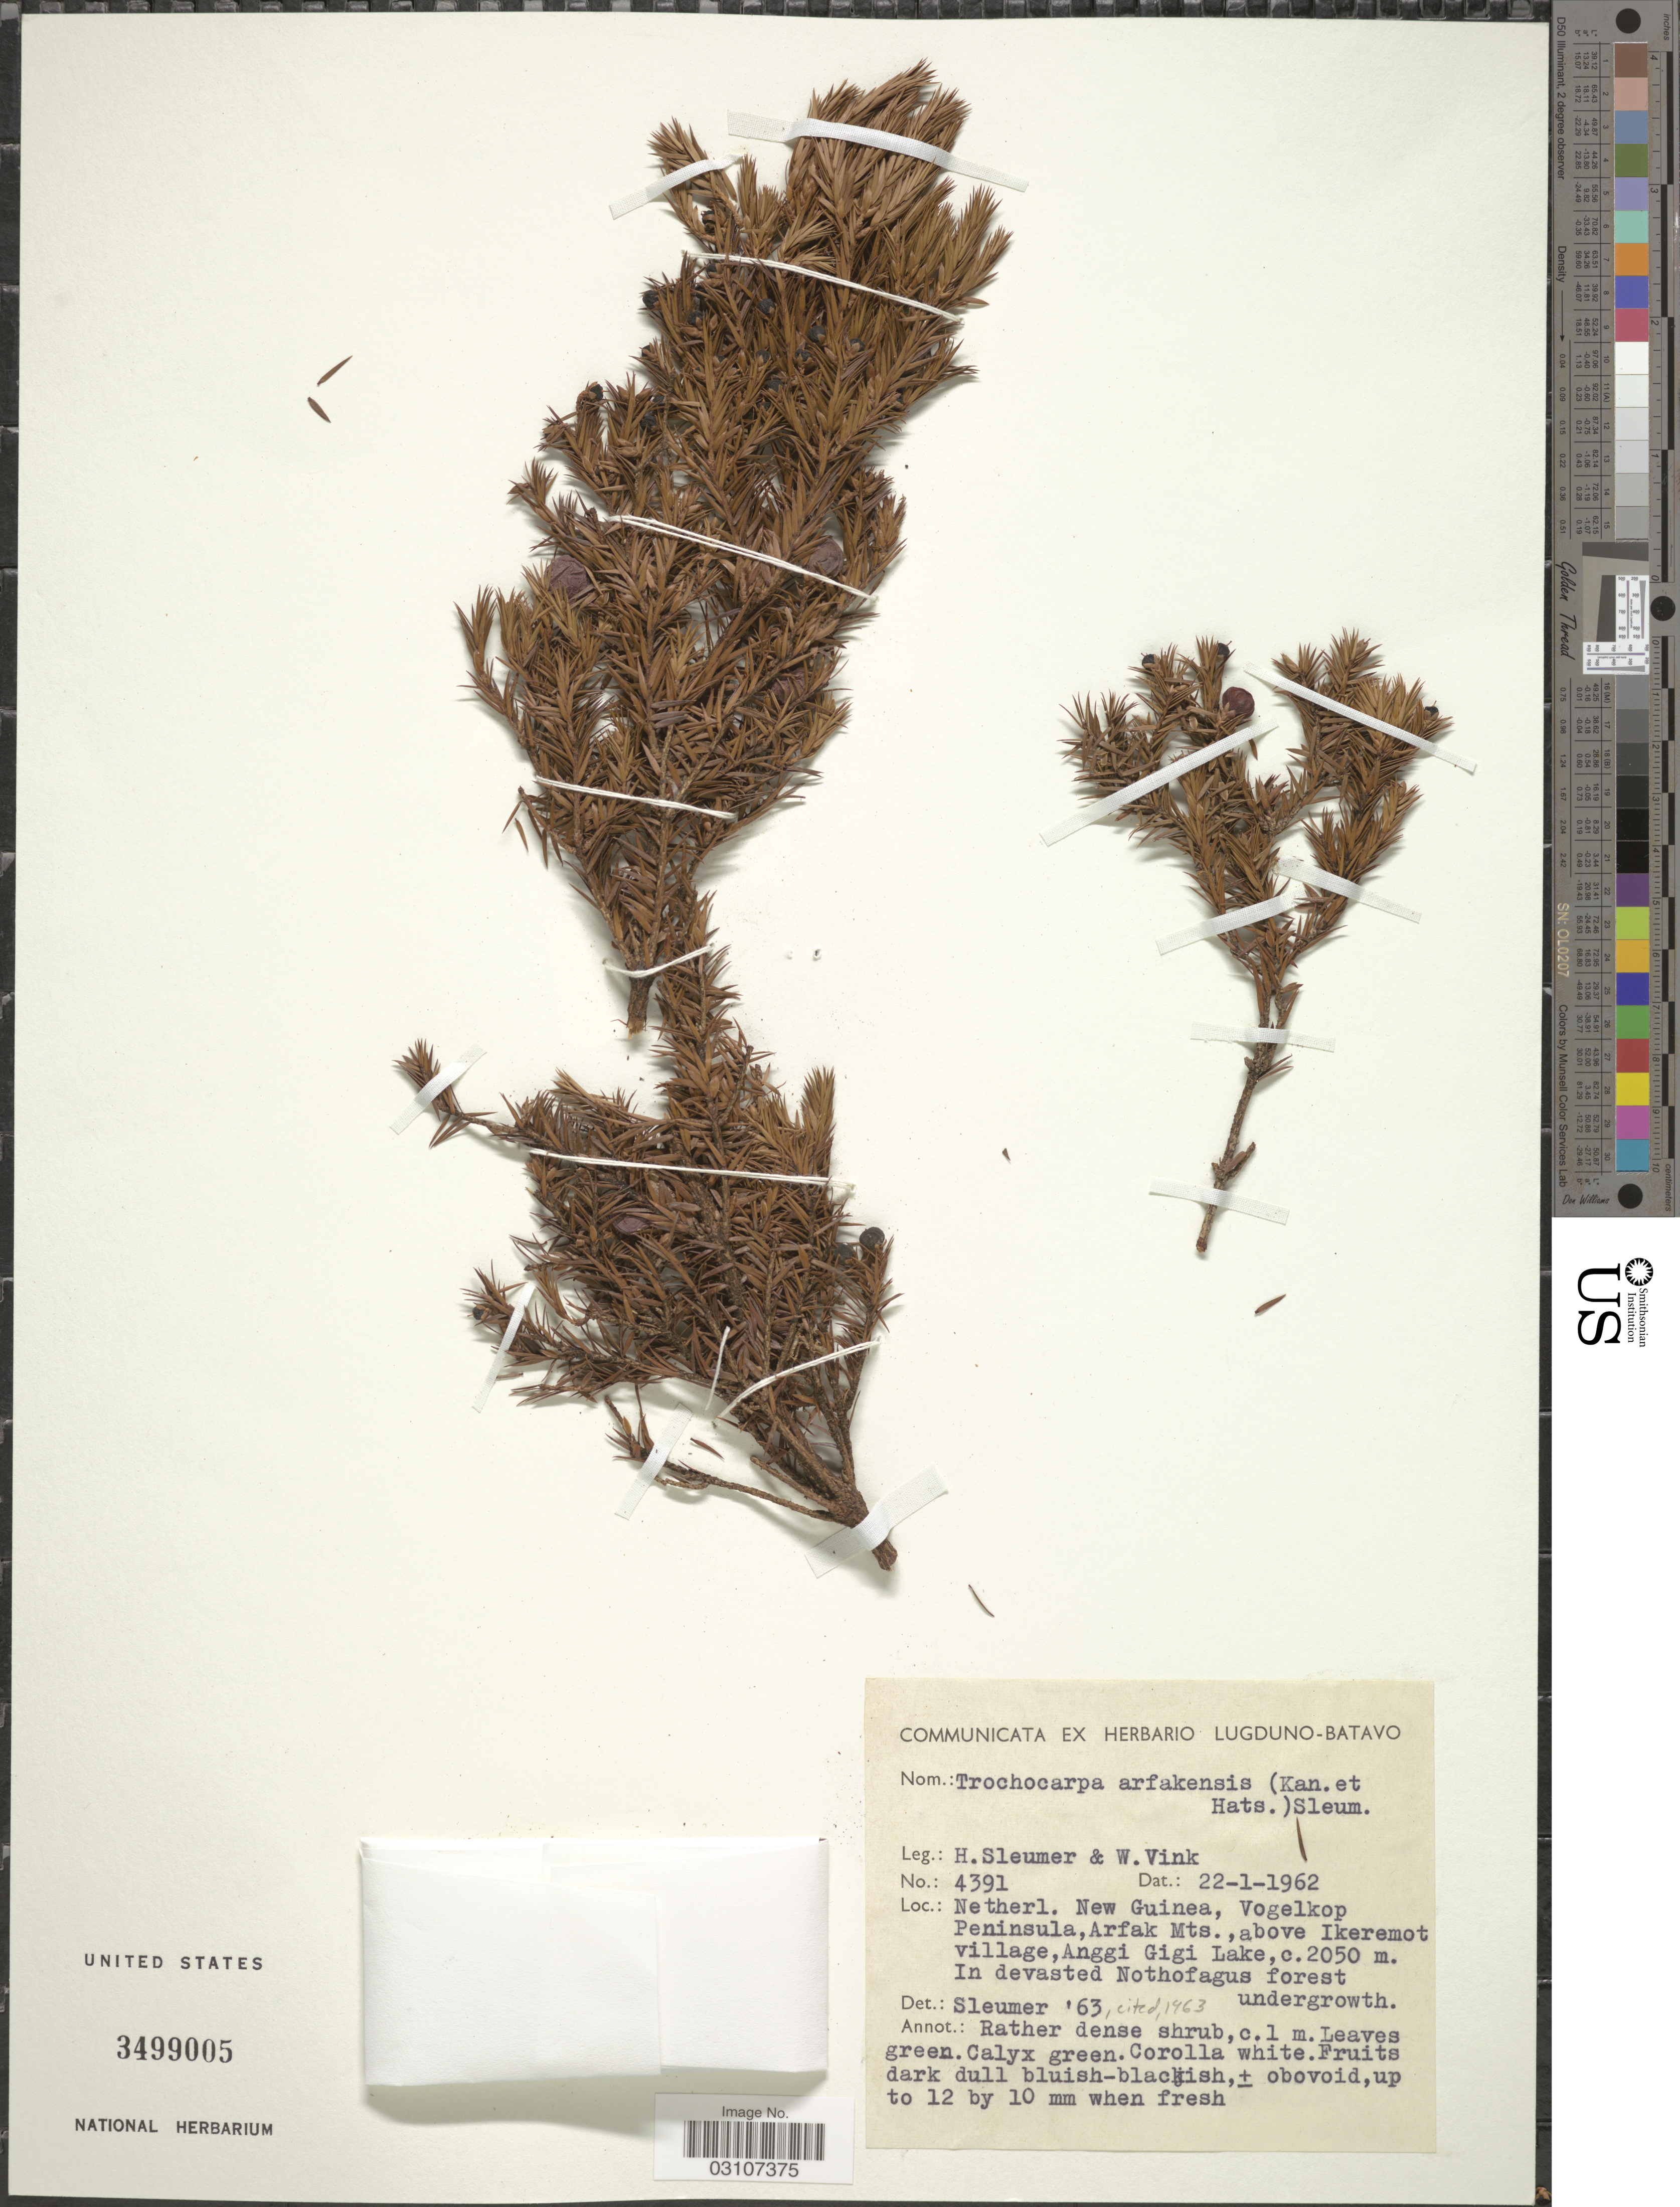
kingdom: Plantae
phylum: Tracheophyta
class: Magnoliopsida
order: Ericales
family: Ericaceae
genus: Trochocarpa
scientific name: Trochocarpa arfakensis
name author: (Kaneh. & Hatus.) Sleumer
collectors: H. O. Sleumer & W. Vink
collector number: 4391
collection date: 1962-01-22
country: Indonesia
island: New Guinea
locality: Netherl. New Guinea, Vogelkop Peninsula, Arfak Mts., above Ikeremot village, Anggi Gigi Lake.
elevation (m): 2050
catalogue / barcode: US 3499005